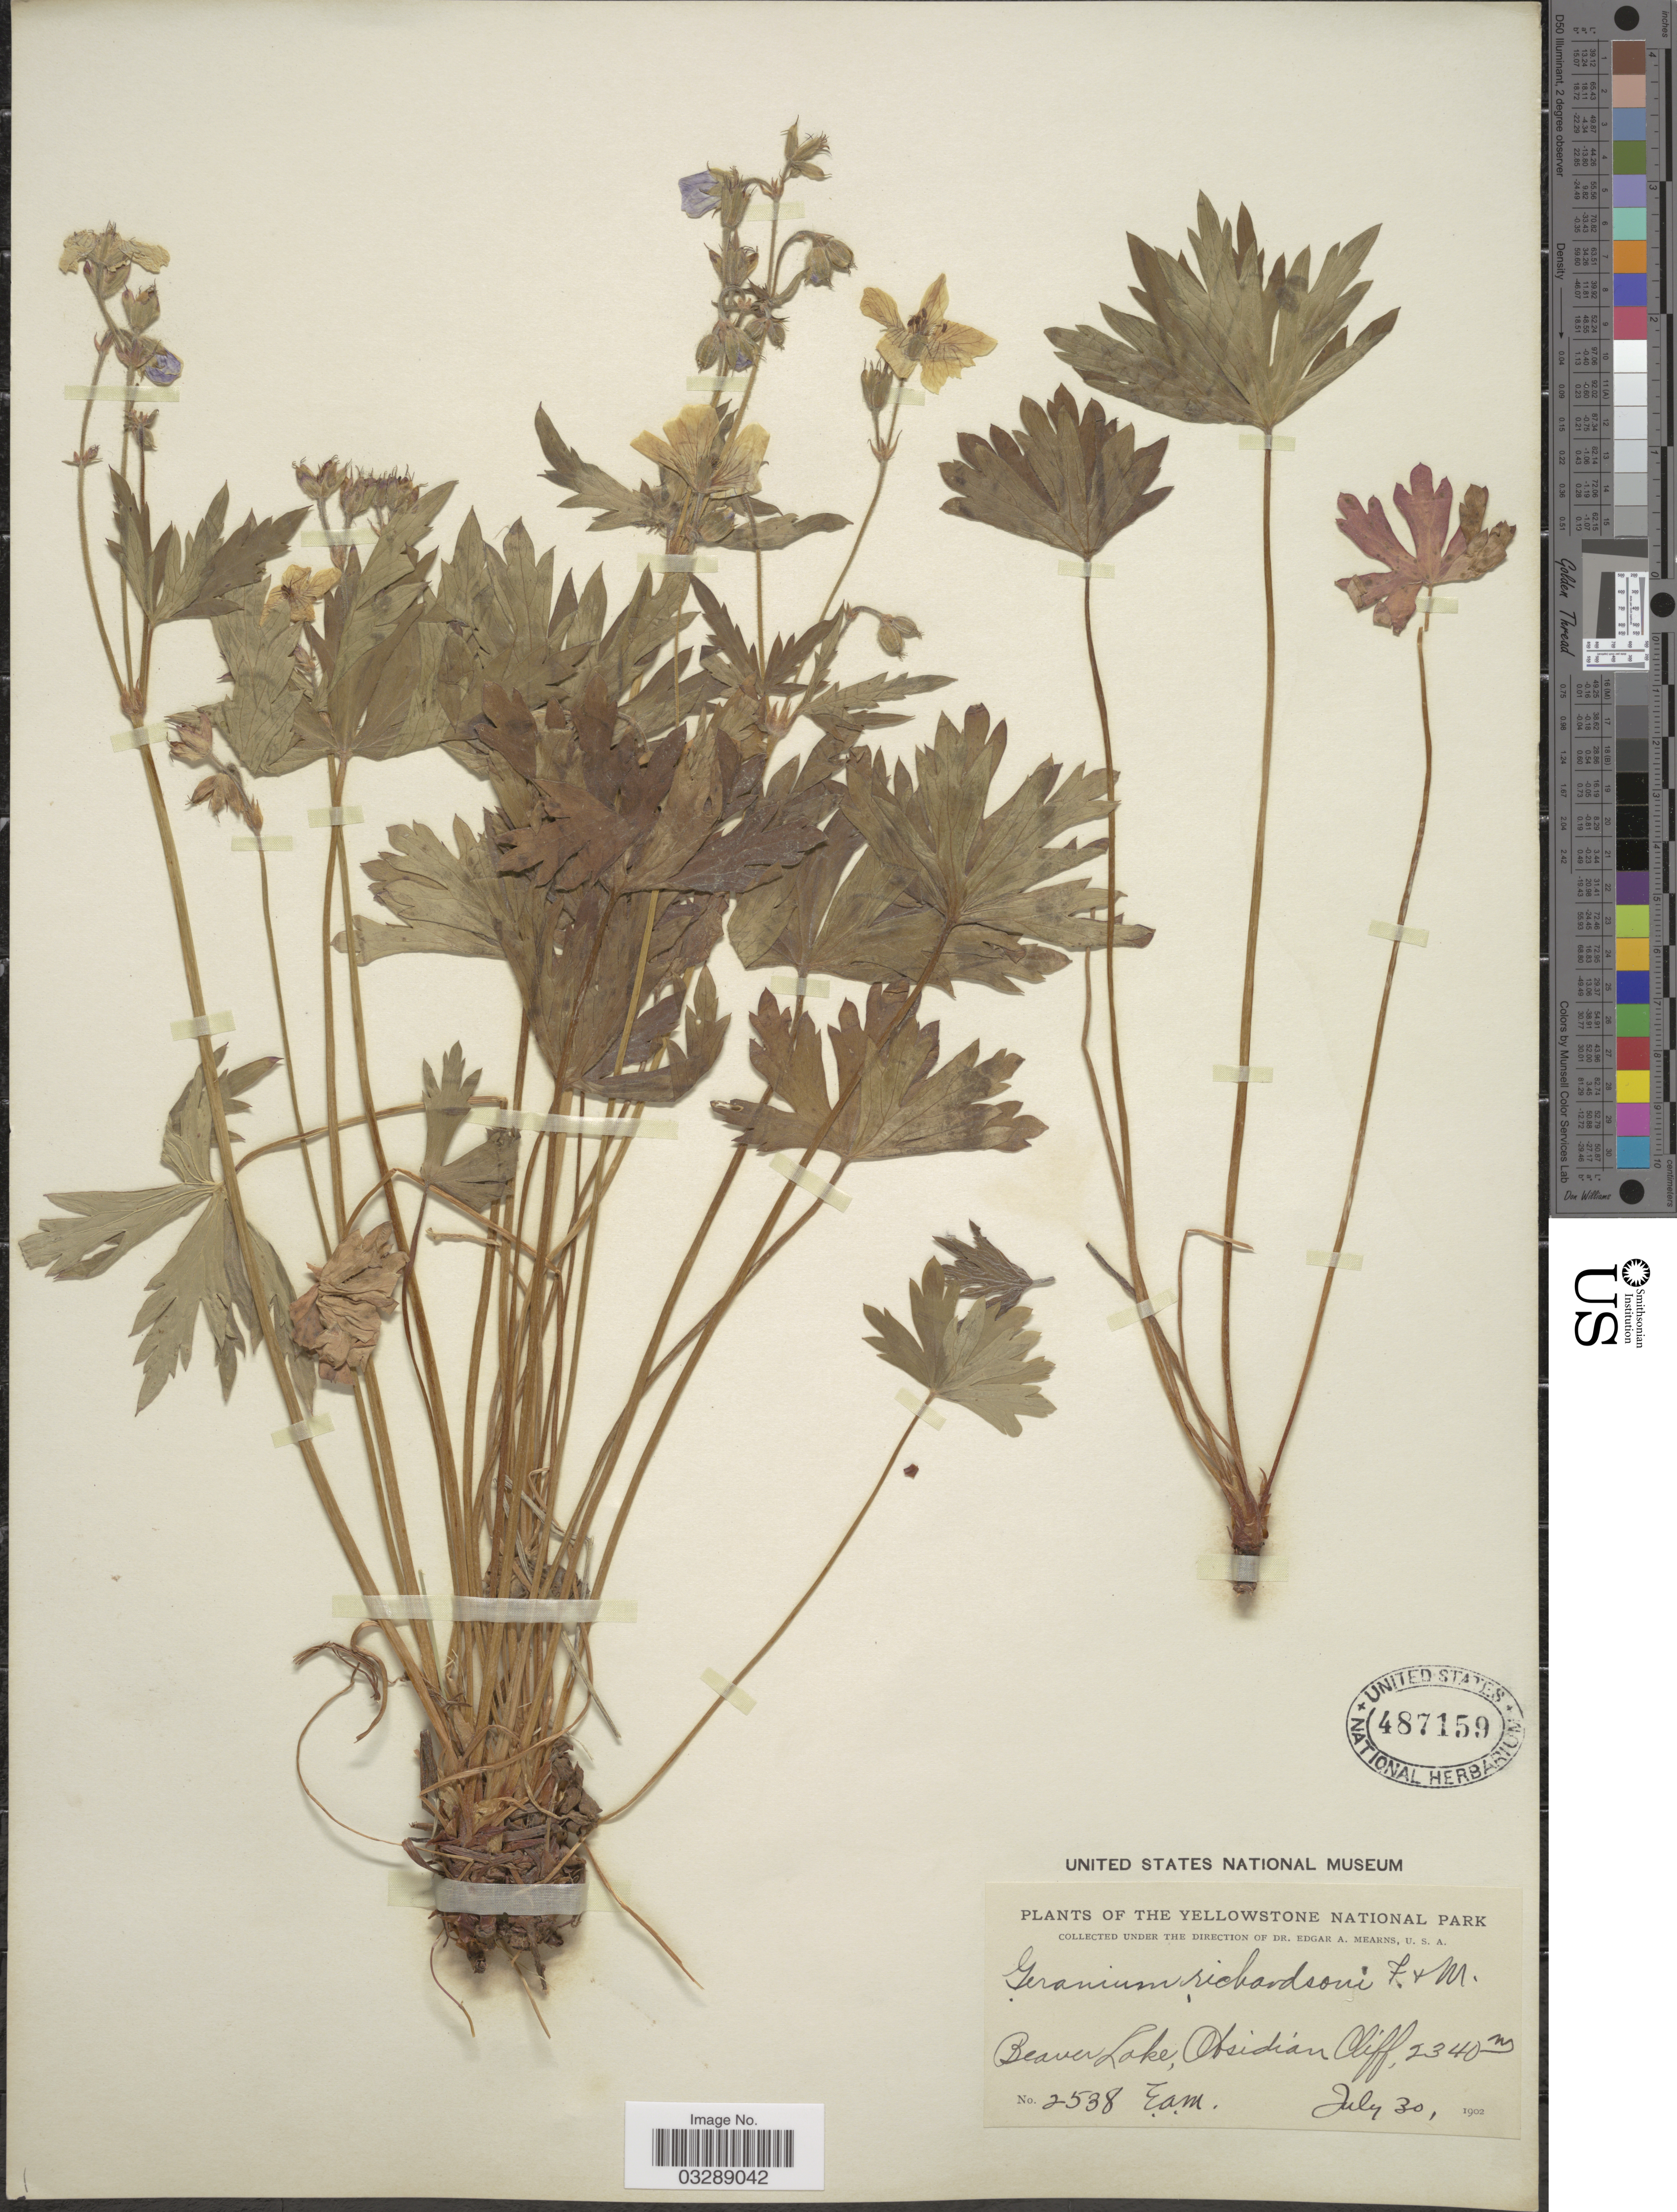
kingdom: Plantae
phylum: Tracheophyta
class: Magnoliopsida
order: Geraniales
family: Geraniaceae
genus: Geranium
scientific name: Geranium richardsonii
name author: Fisch. & Trautv.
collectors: E. A. Mearns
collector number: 2538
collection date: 1902-07-30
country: United States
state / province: Wyoming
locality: The Yellowstone National Park. Beaver Lake, Obsidian Cliff.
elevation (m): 2340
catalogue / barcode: US 487159